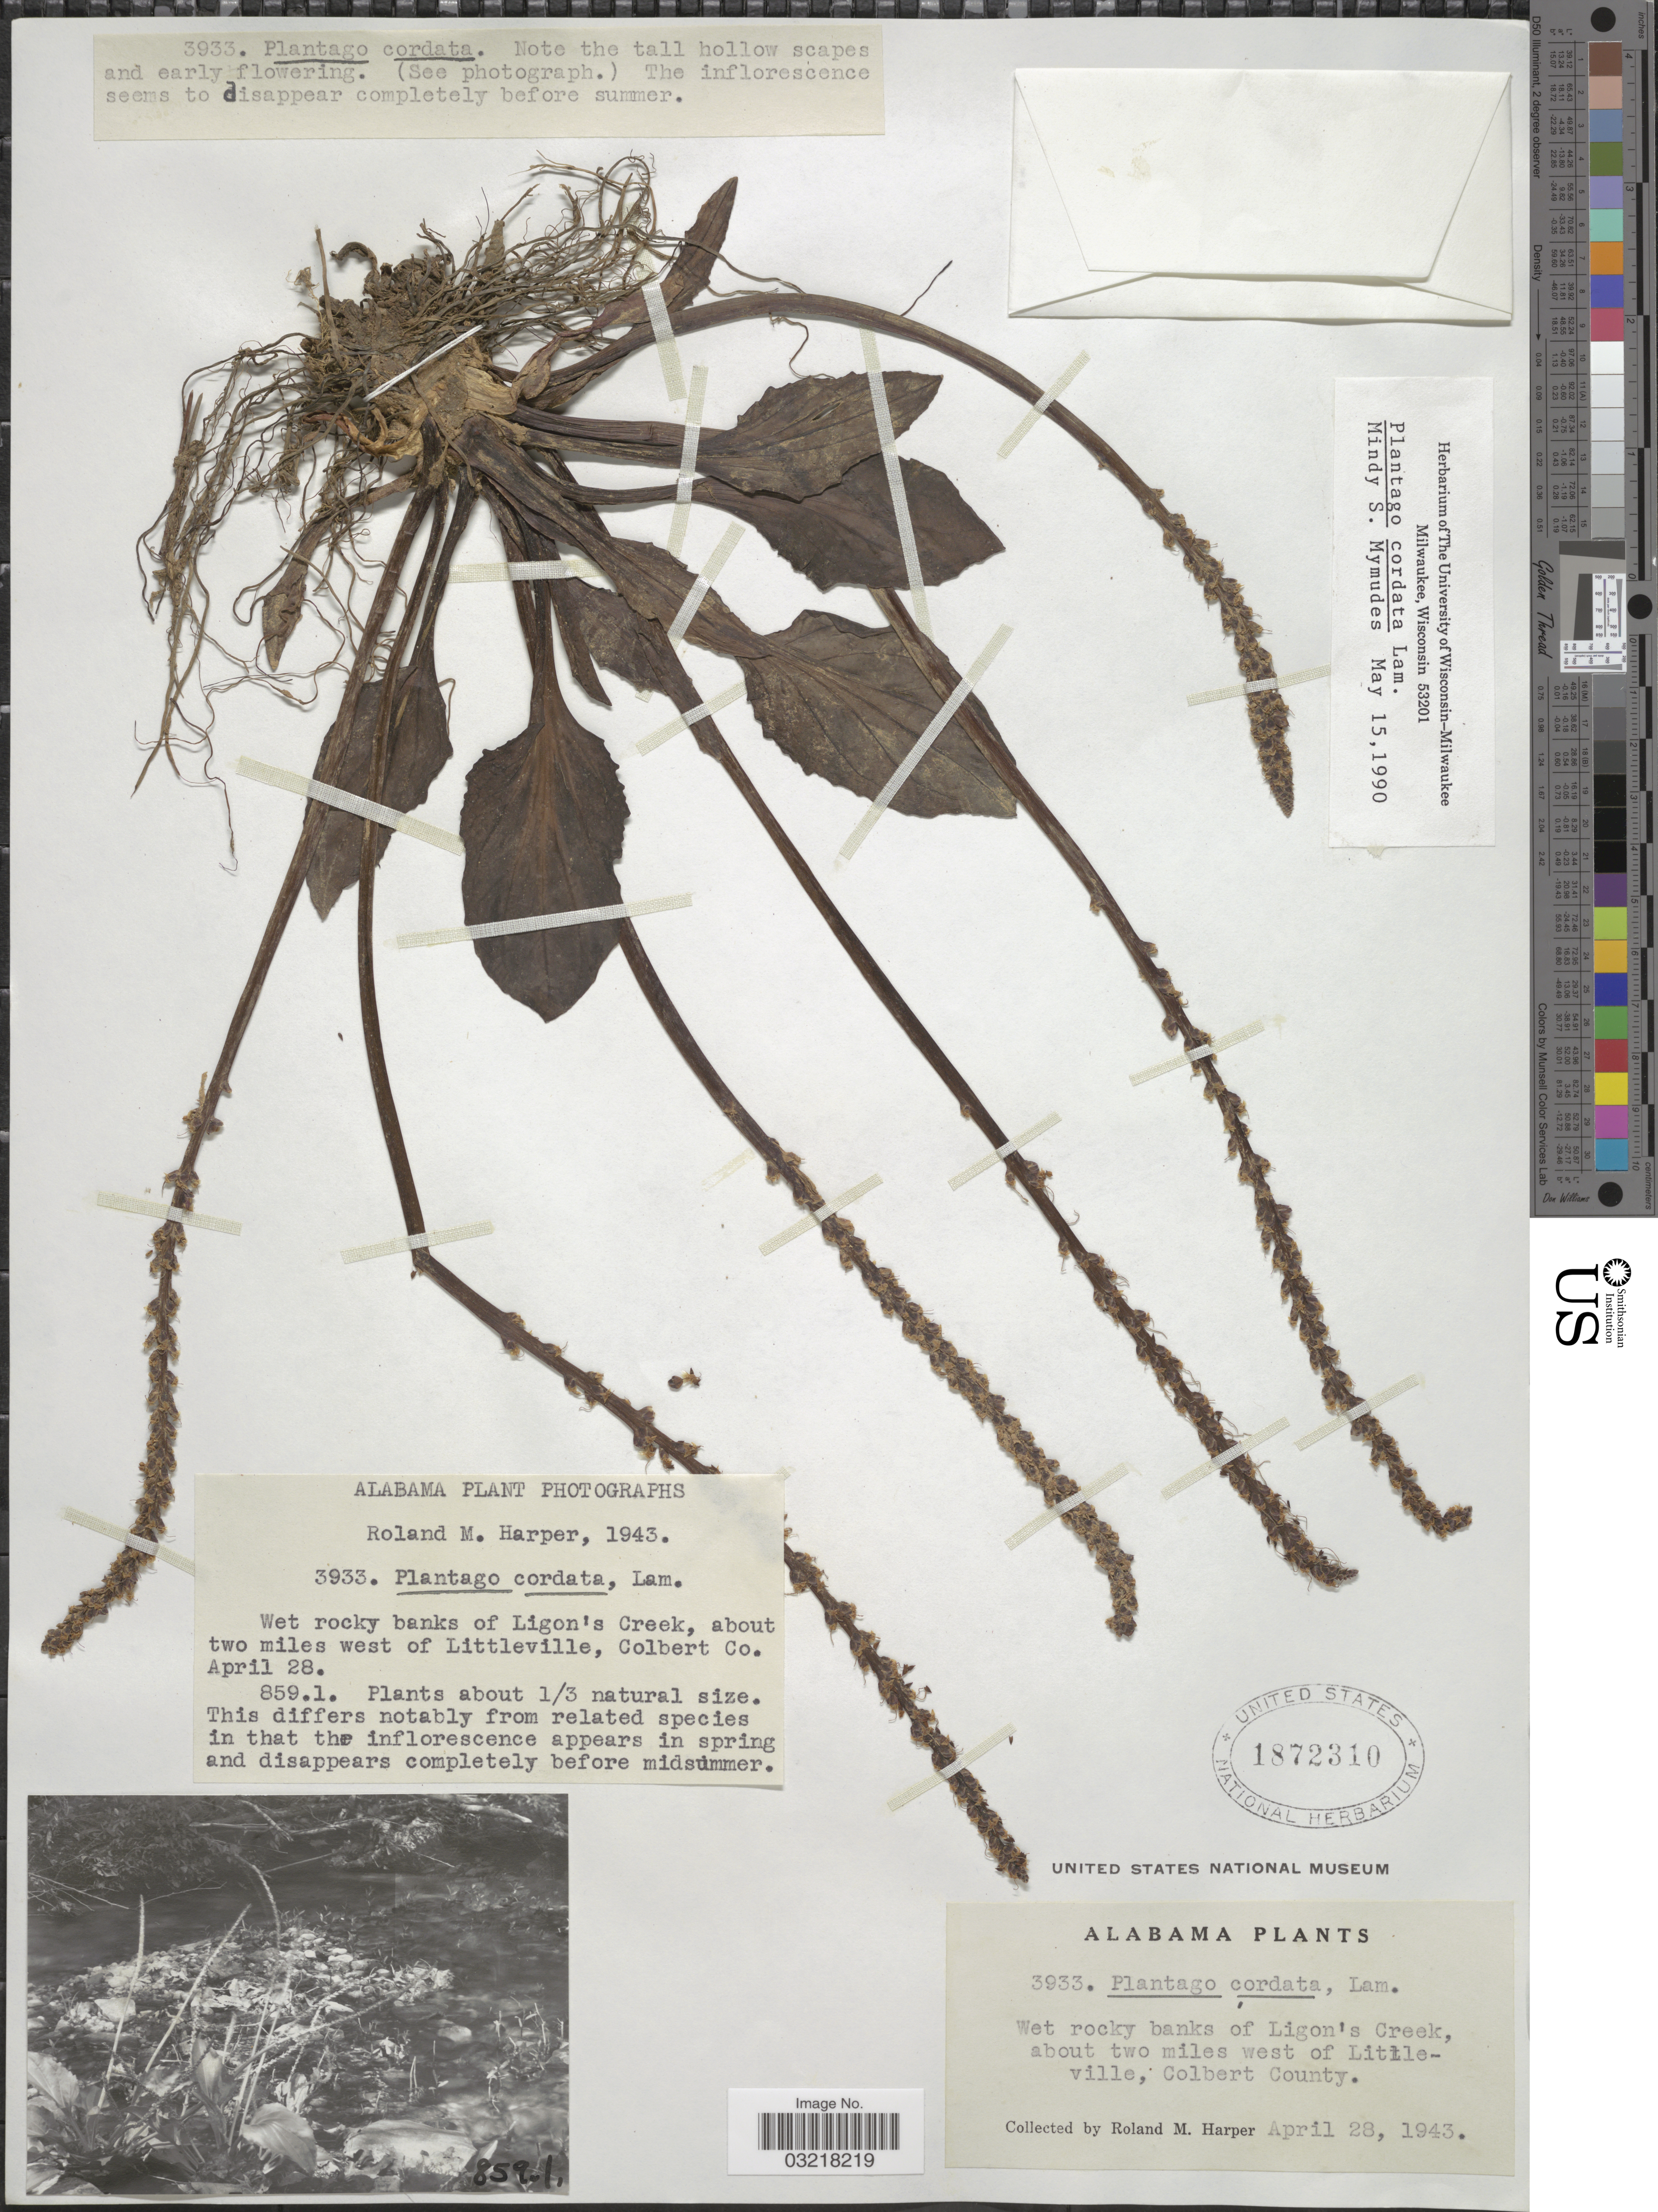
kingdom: Plantae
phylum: Tracheophyta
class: Magnoliopsida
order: Lamiales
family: Plantaginaceae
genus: Plantago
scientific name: Plantago cordata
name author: Lam.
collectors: R. M. Harper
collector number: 3933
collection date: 1943-04-28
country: United States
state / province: Alabama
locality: Wet rocky banks of Ligon's Creek, about two miles west of Littleville, Colbert County.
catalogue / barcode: US 1872310